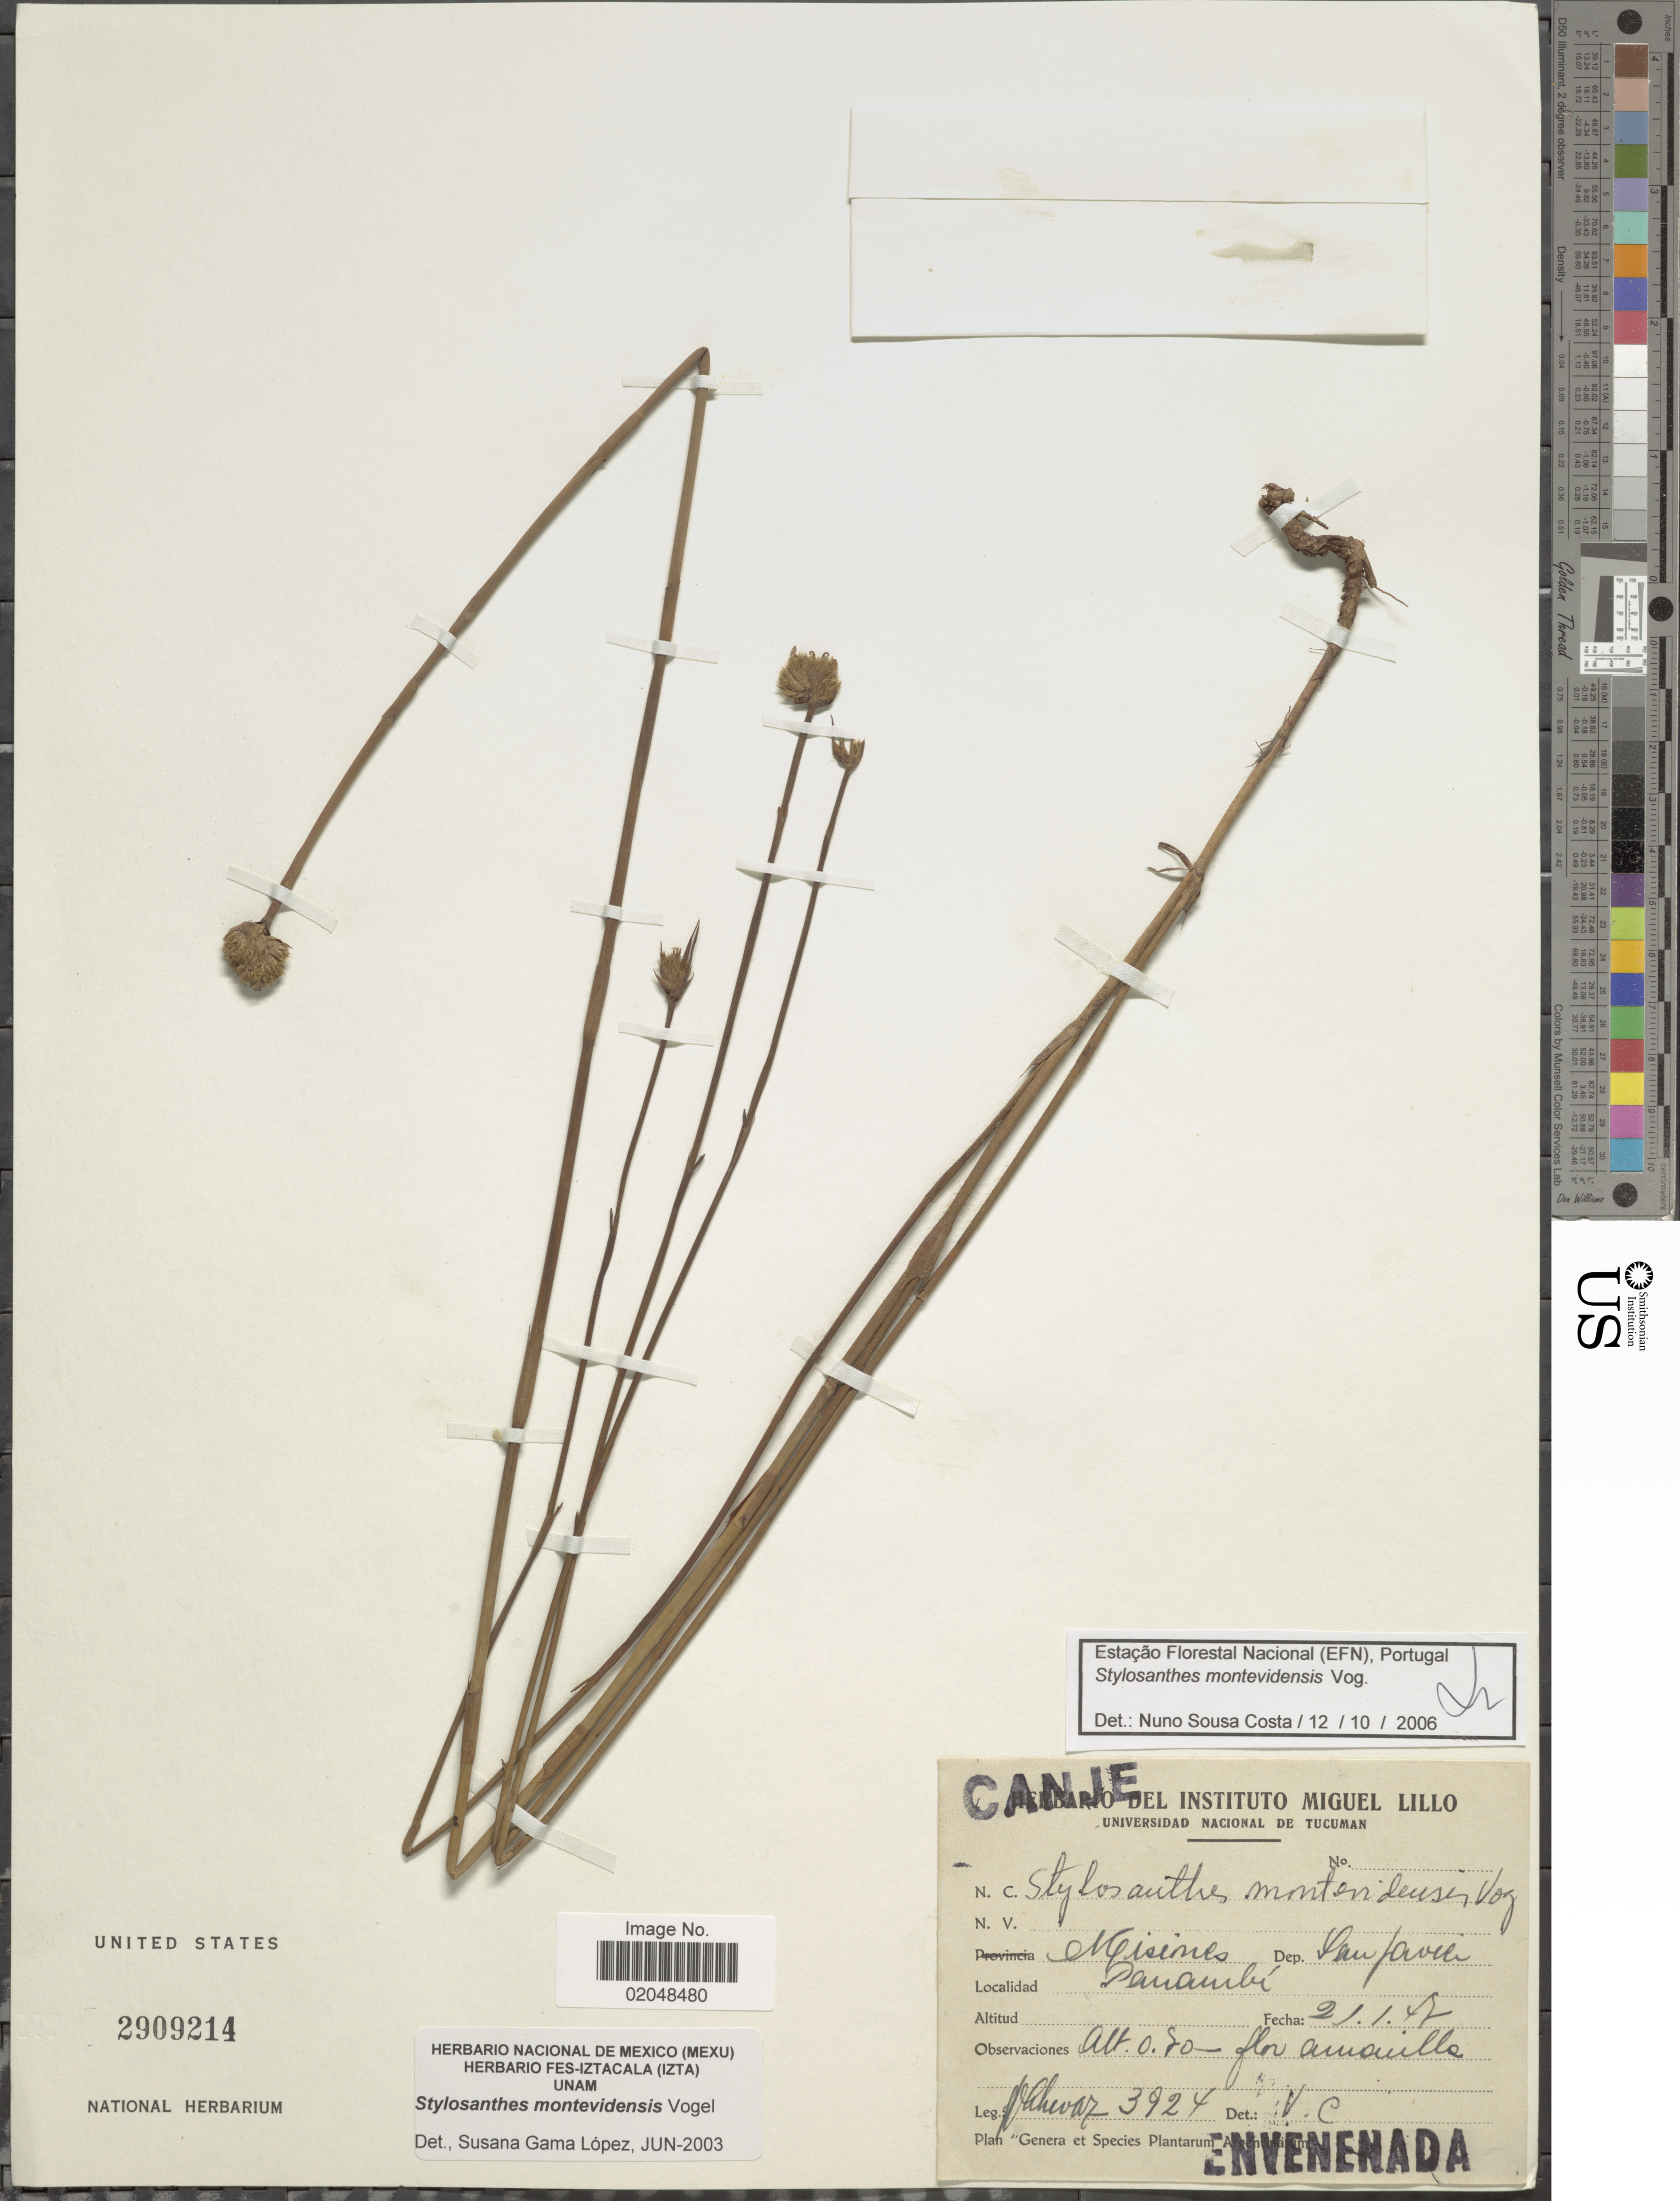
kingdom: Plantae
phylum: Tracheophyta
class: Magnoliopsida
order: Fabales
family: Fabaceae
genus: Stylosanthes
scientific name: Stylosanthes montevidensis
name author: Vogel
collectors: V. Chevaz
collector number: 3924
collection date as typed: Transcribed d/m/y: 21/1/47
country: Argentina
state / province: Misiones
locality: Dep. San Javier, Panambi.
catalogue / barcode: US 2909214